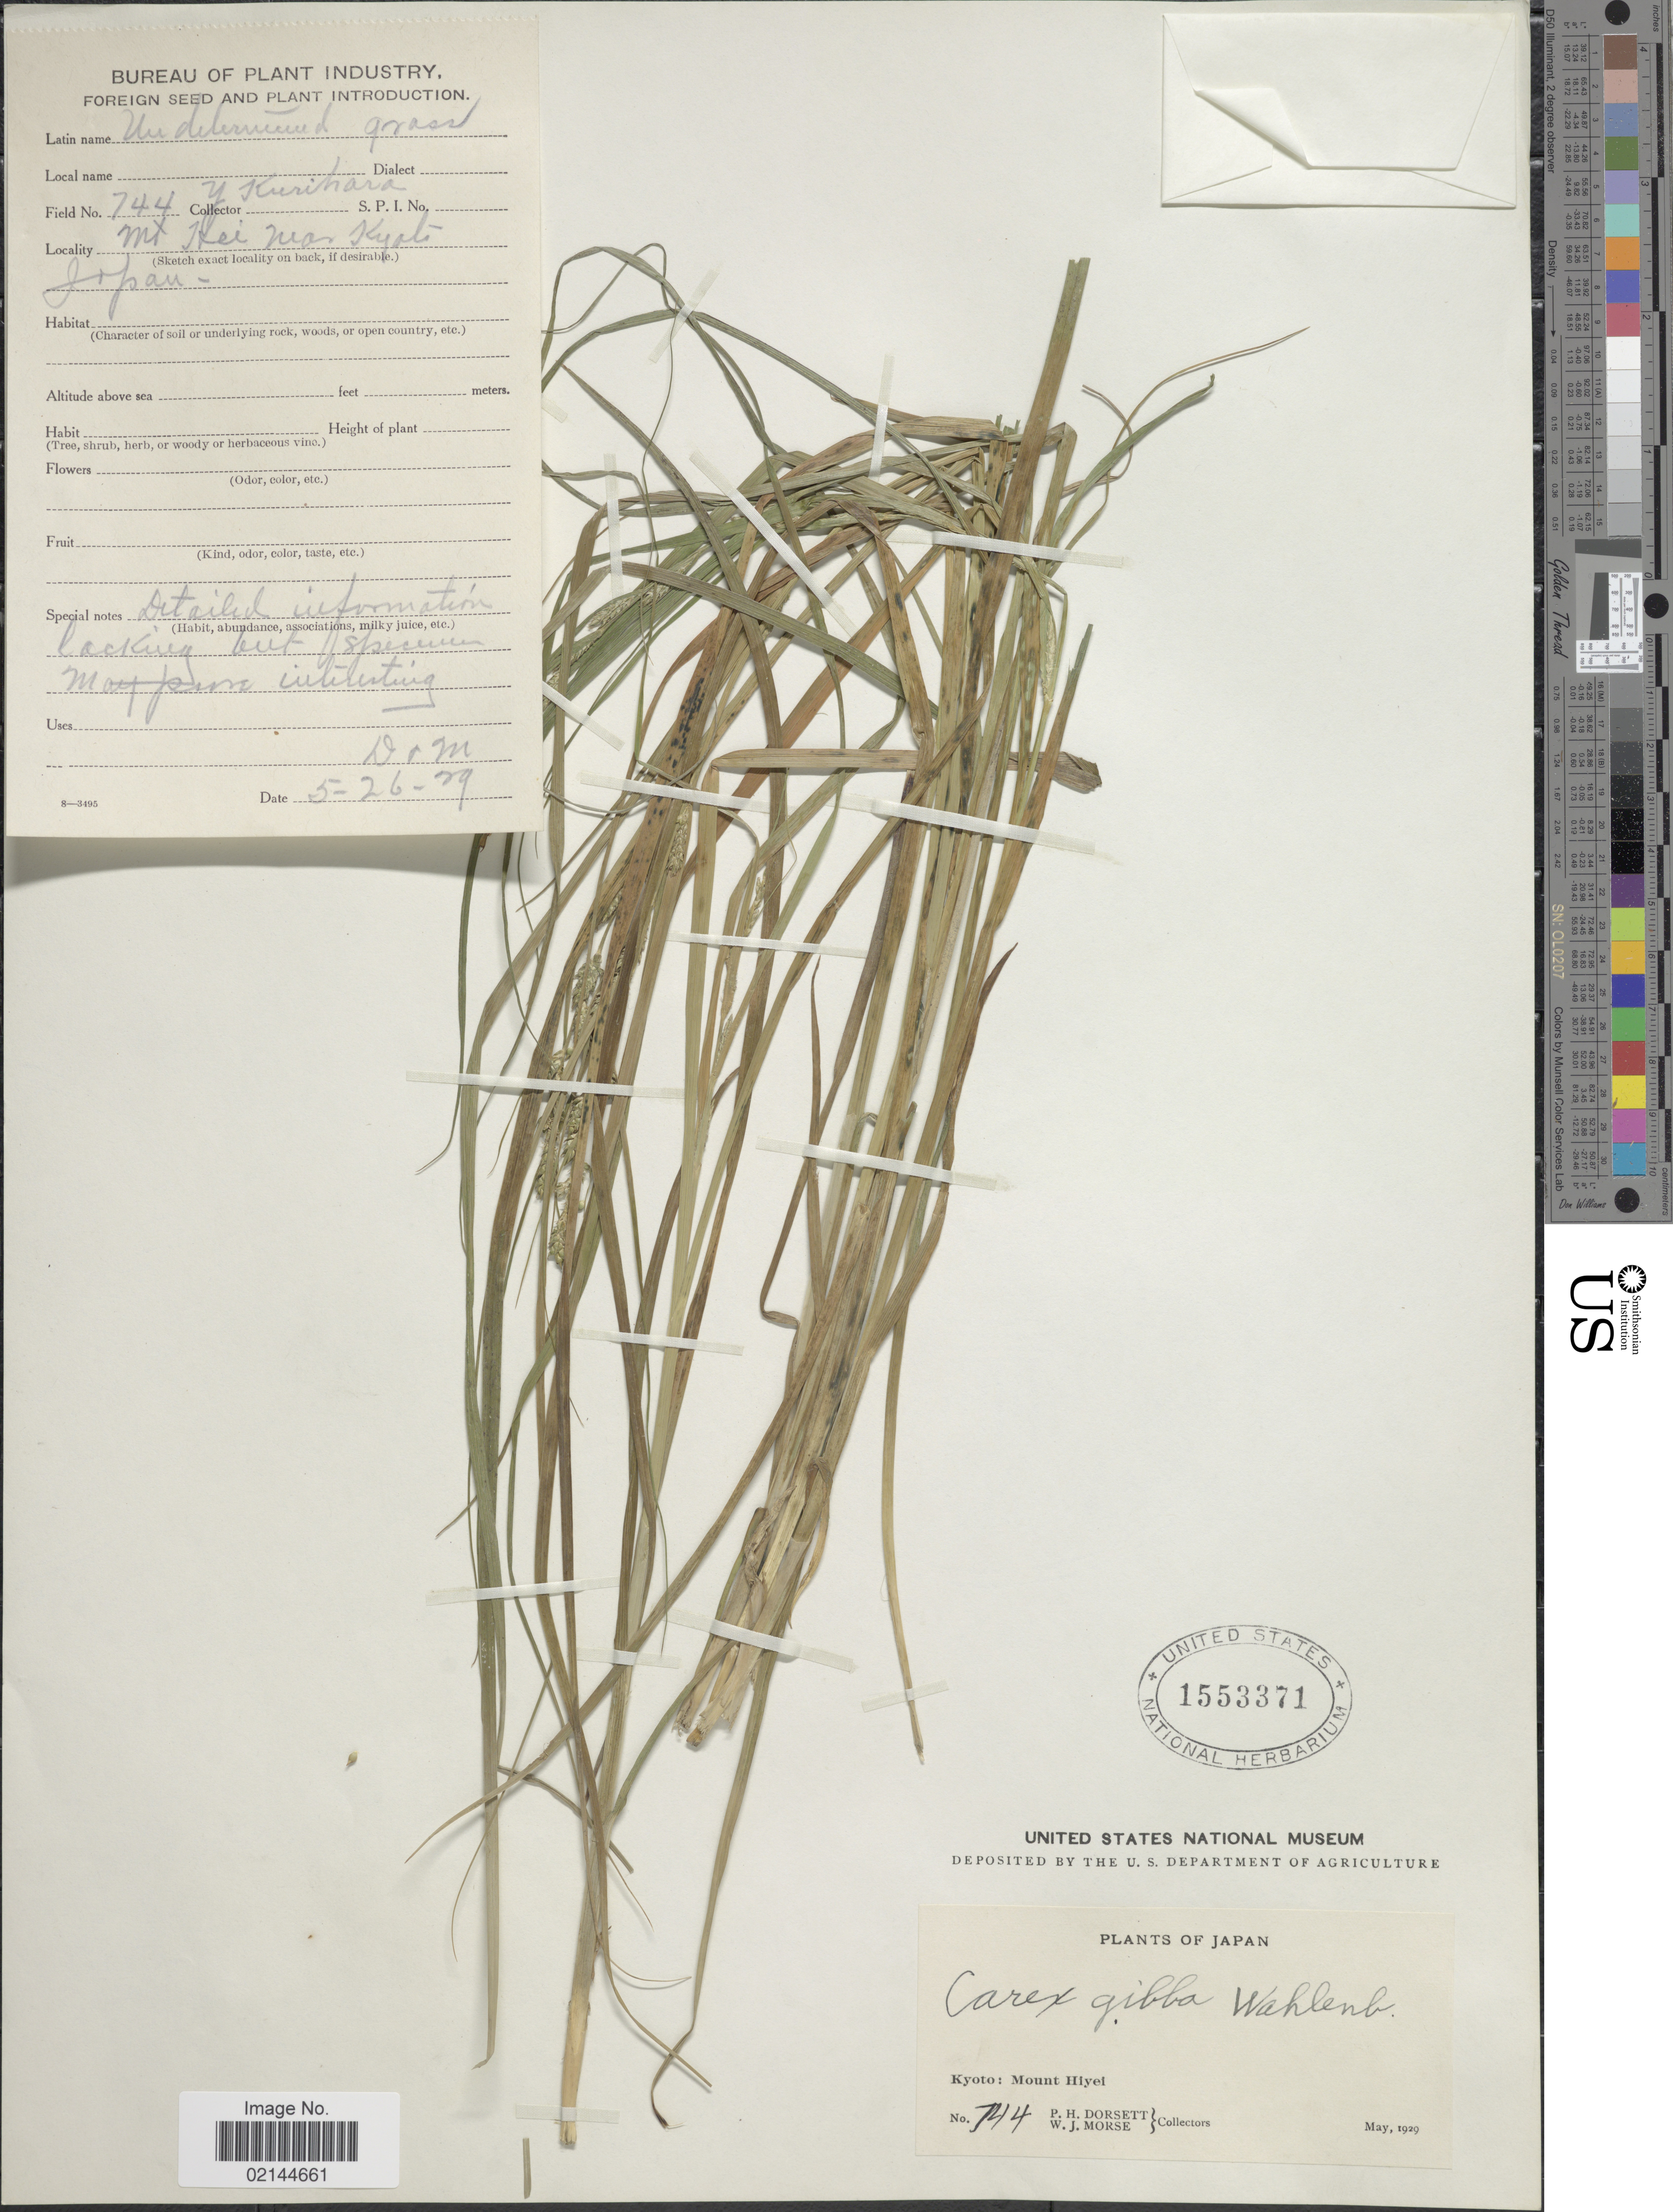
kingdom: Plantae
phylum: Tracheophyta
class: Liliopsida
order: Poales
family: Cyperaceae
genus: Carex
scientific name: Carex gibba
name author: Wahlenb.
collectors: P. H. Dorsett & W. J. Morse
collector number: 744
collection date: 1929-05-26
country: Japan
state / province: Kyoto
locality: Mount Hiyei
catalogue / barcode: US 1553371